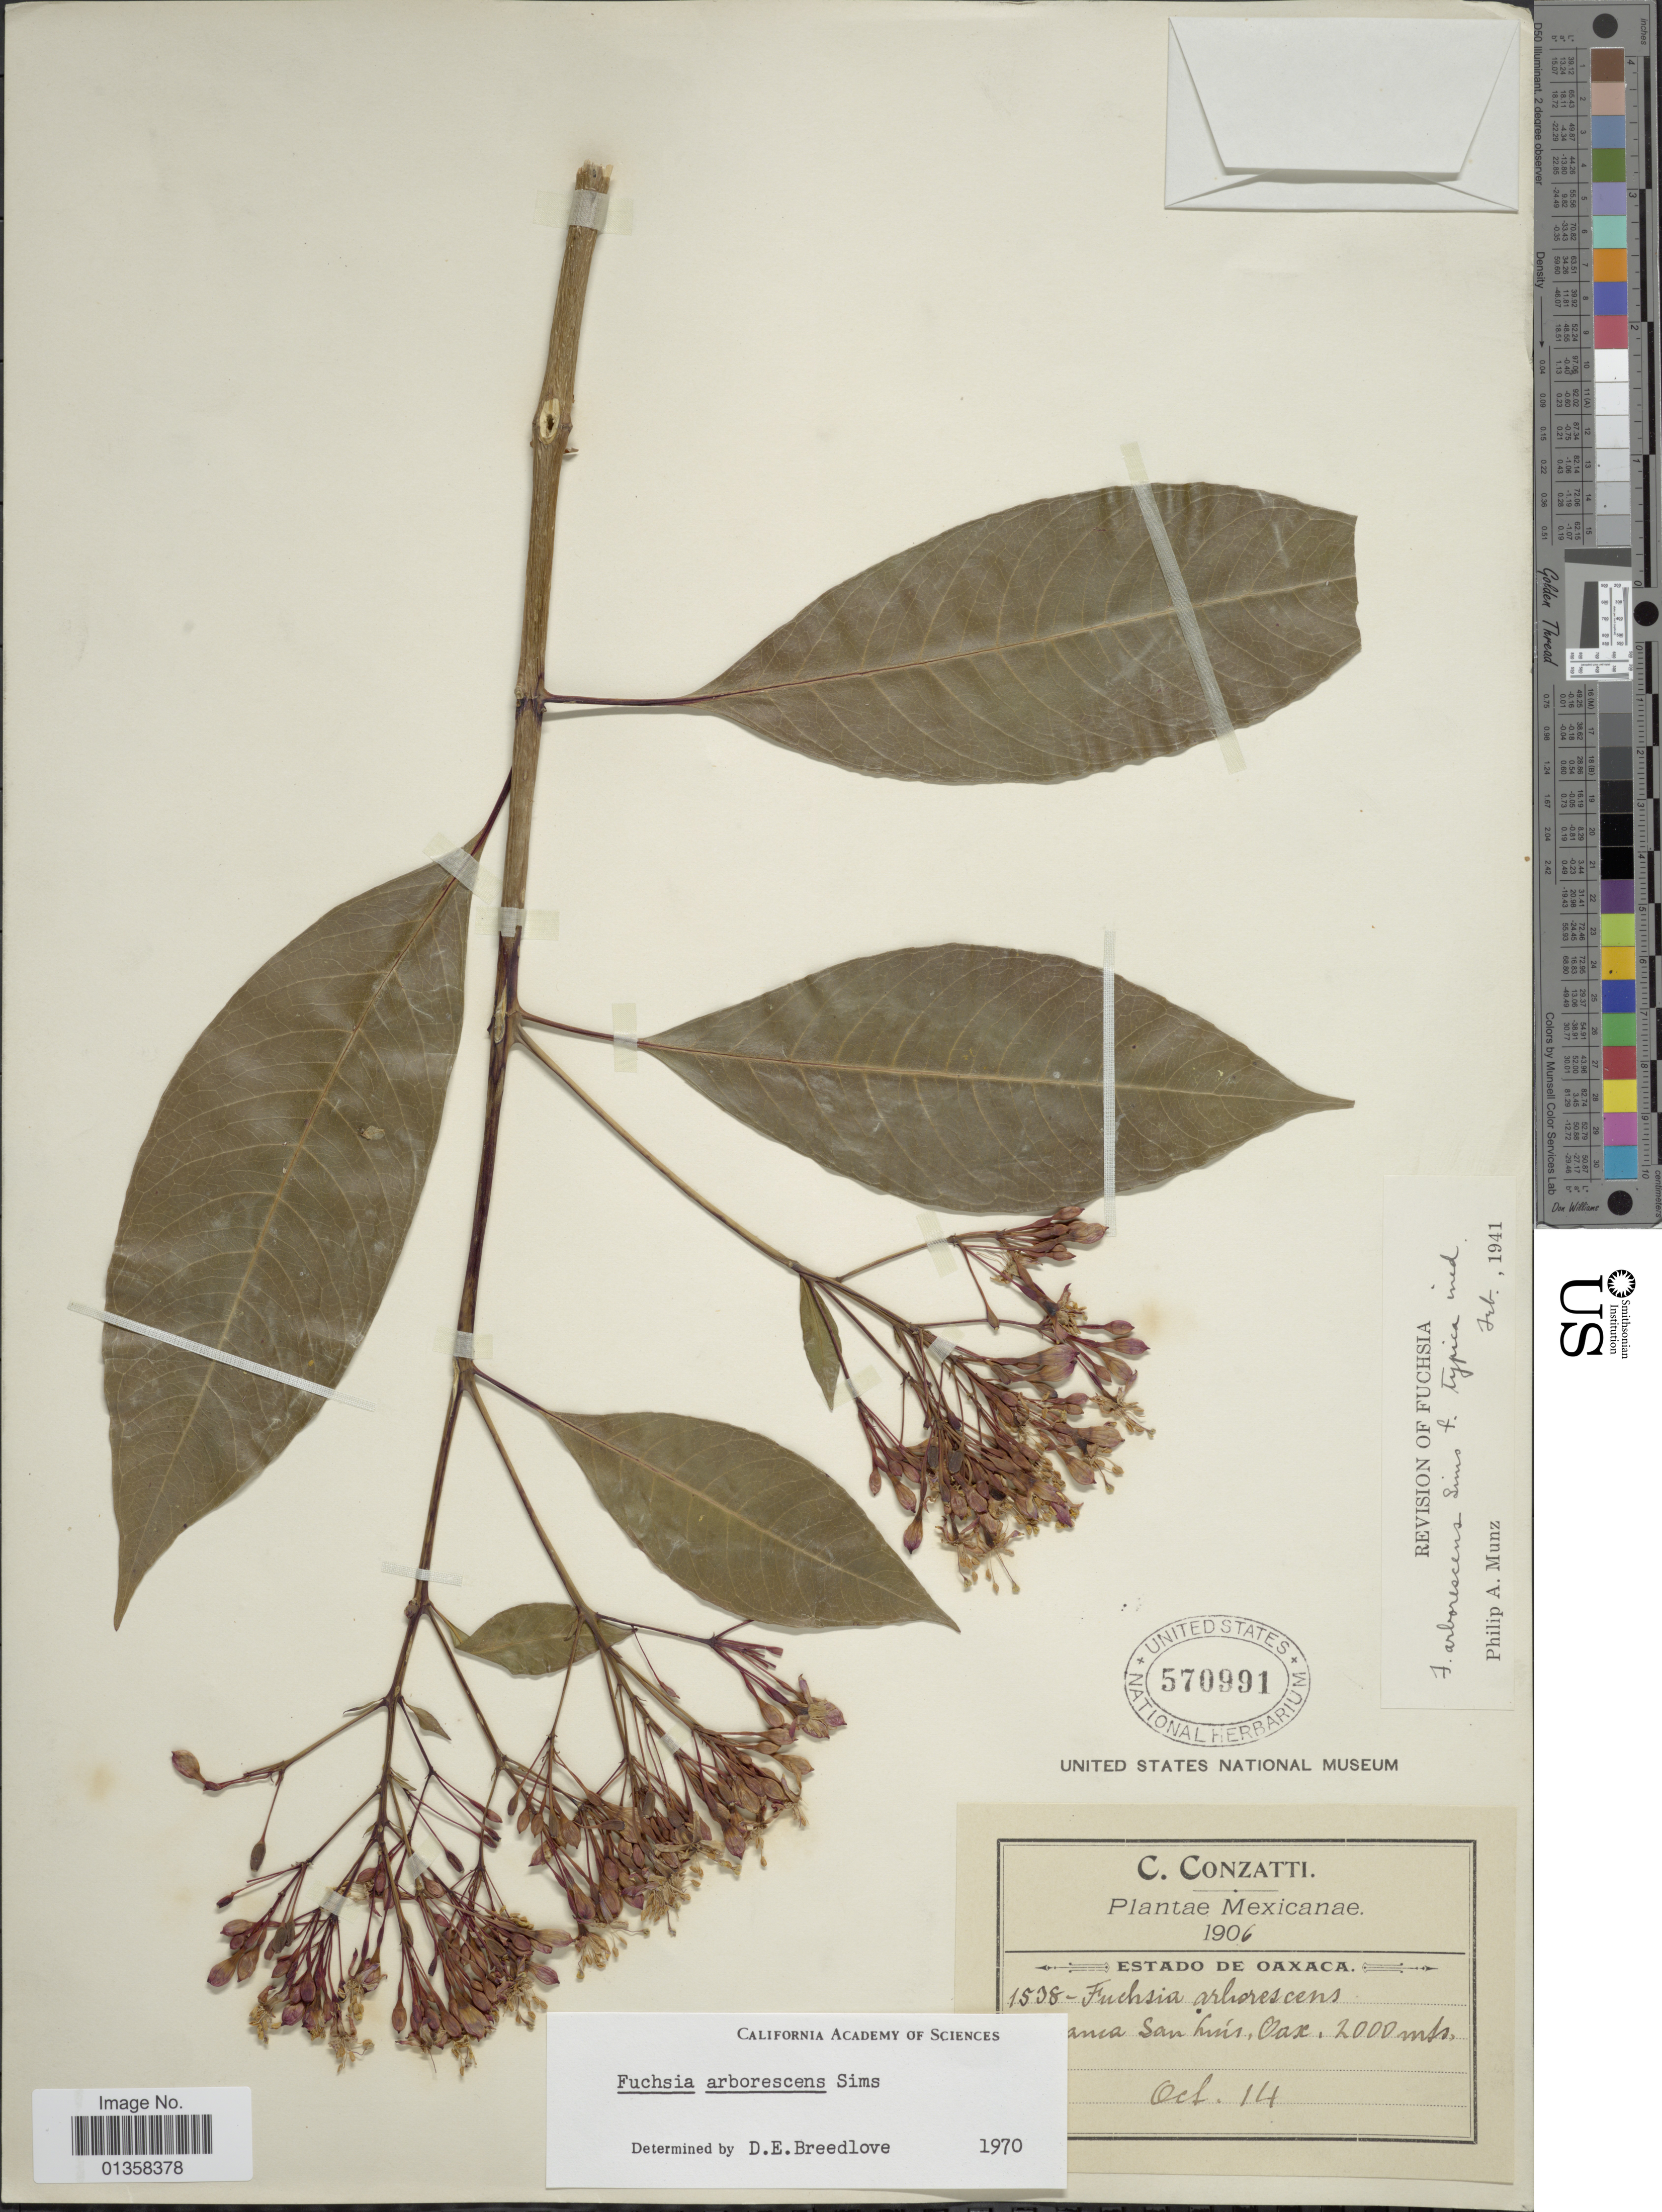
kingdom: Plantae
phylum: Tracheophyta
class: Magnoliopsida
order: Myrtales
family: Onagraceae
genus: Fuchsia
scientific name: Fuchsia arborescens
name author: Sims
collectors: C. Conzatti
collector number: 1538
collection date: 1906-10-14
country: Mexico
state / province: Oaxaca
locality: [illegible text] San Luis, Oax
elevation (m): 2000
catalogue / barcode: US 570991